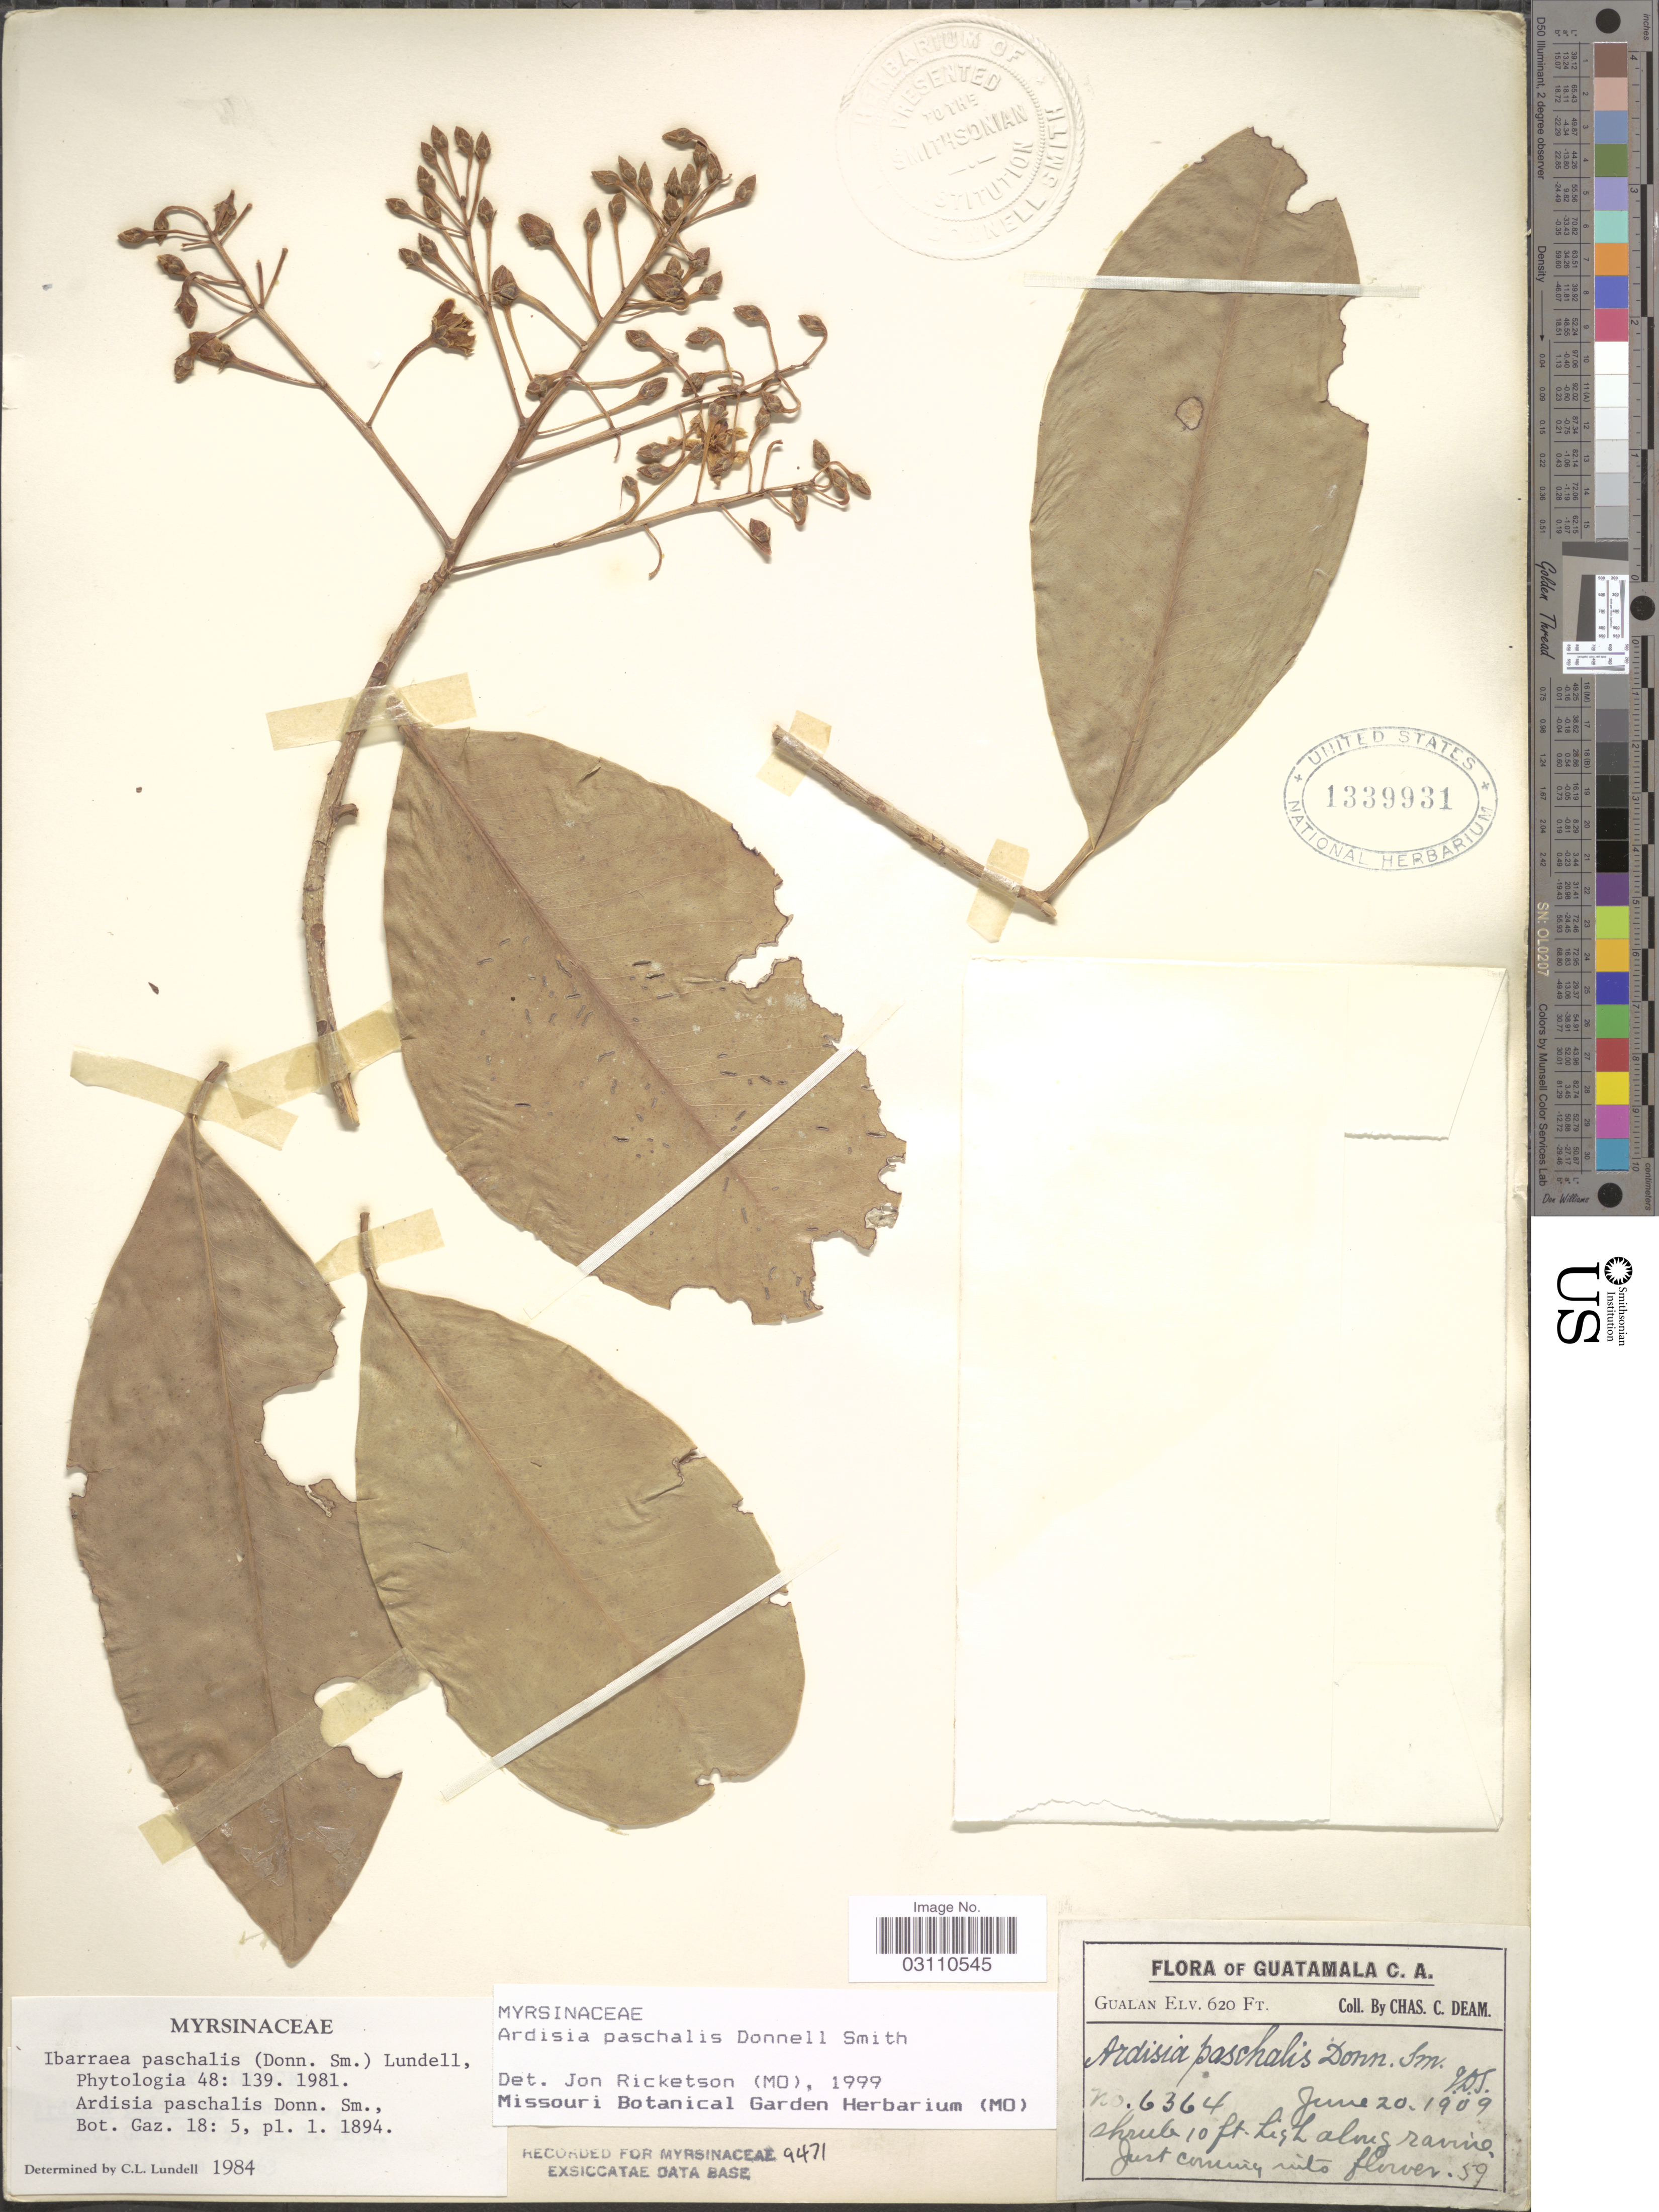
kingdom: Plantae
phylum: Tracheophyta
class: Magnoliopsida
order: Ericales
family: Primulaceae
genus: Ardisia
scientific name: Ardisia paschalis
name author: Donn. Sm.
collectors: C. C. Deam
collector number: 6364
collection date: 1909-06-20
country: Guatemala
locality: Gualan.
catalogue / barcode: US 1339931